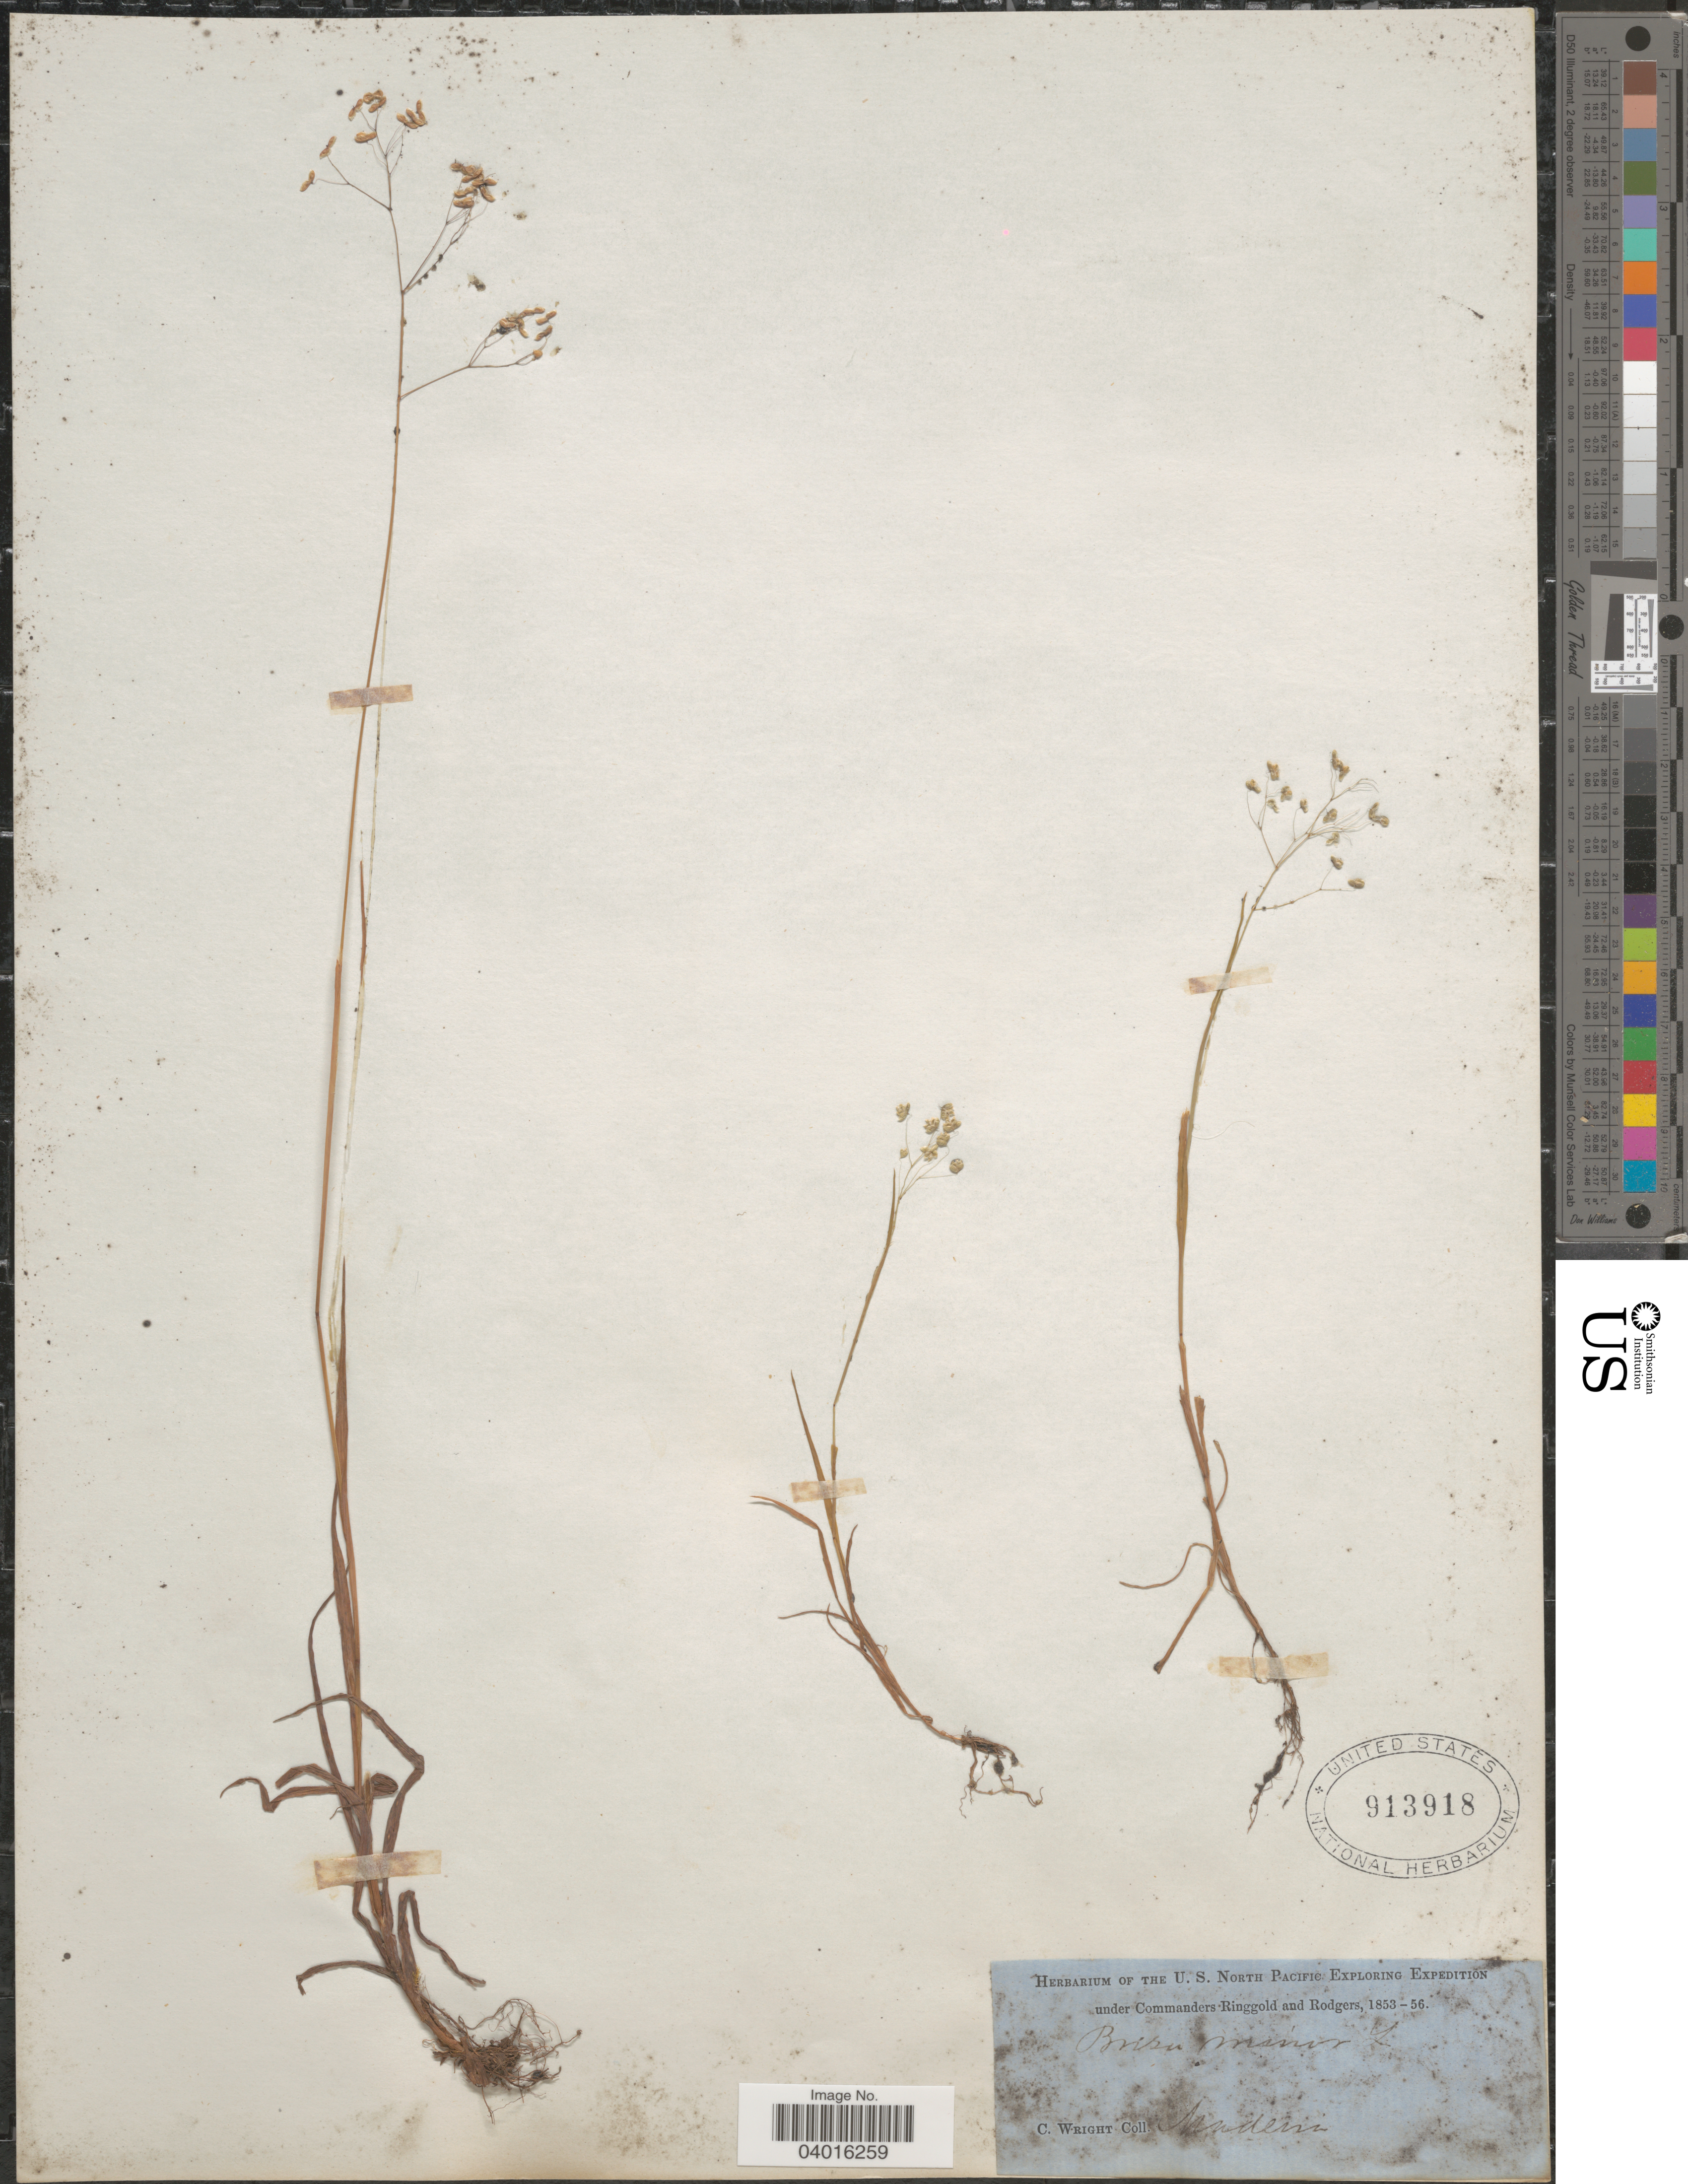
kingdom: Plantae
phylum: Tracheophyta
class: Liliopsida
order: Poales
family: Poaceae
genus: Briza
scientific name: Briza minor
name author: L.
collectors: C. Wright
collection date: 1853/1856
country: Portugal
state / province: Madeira (Aut. Reg.)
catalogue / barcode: US 913918